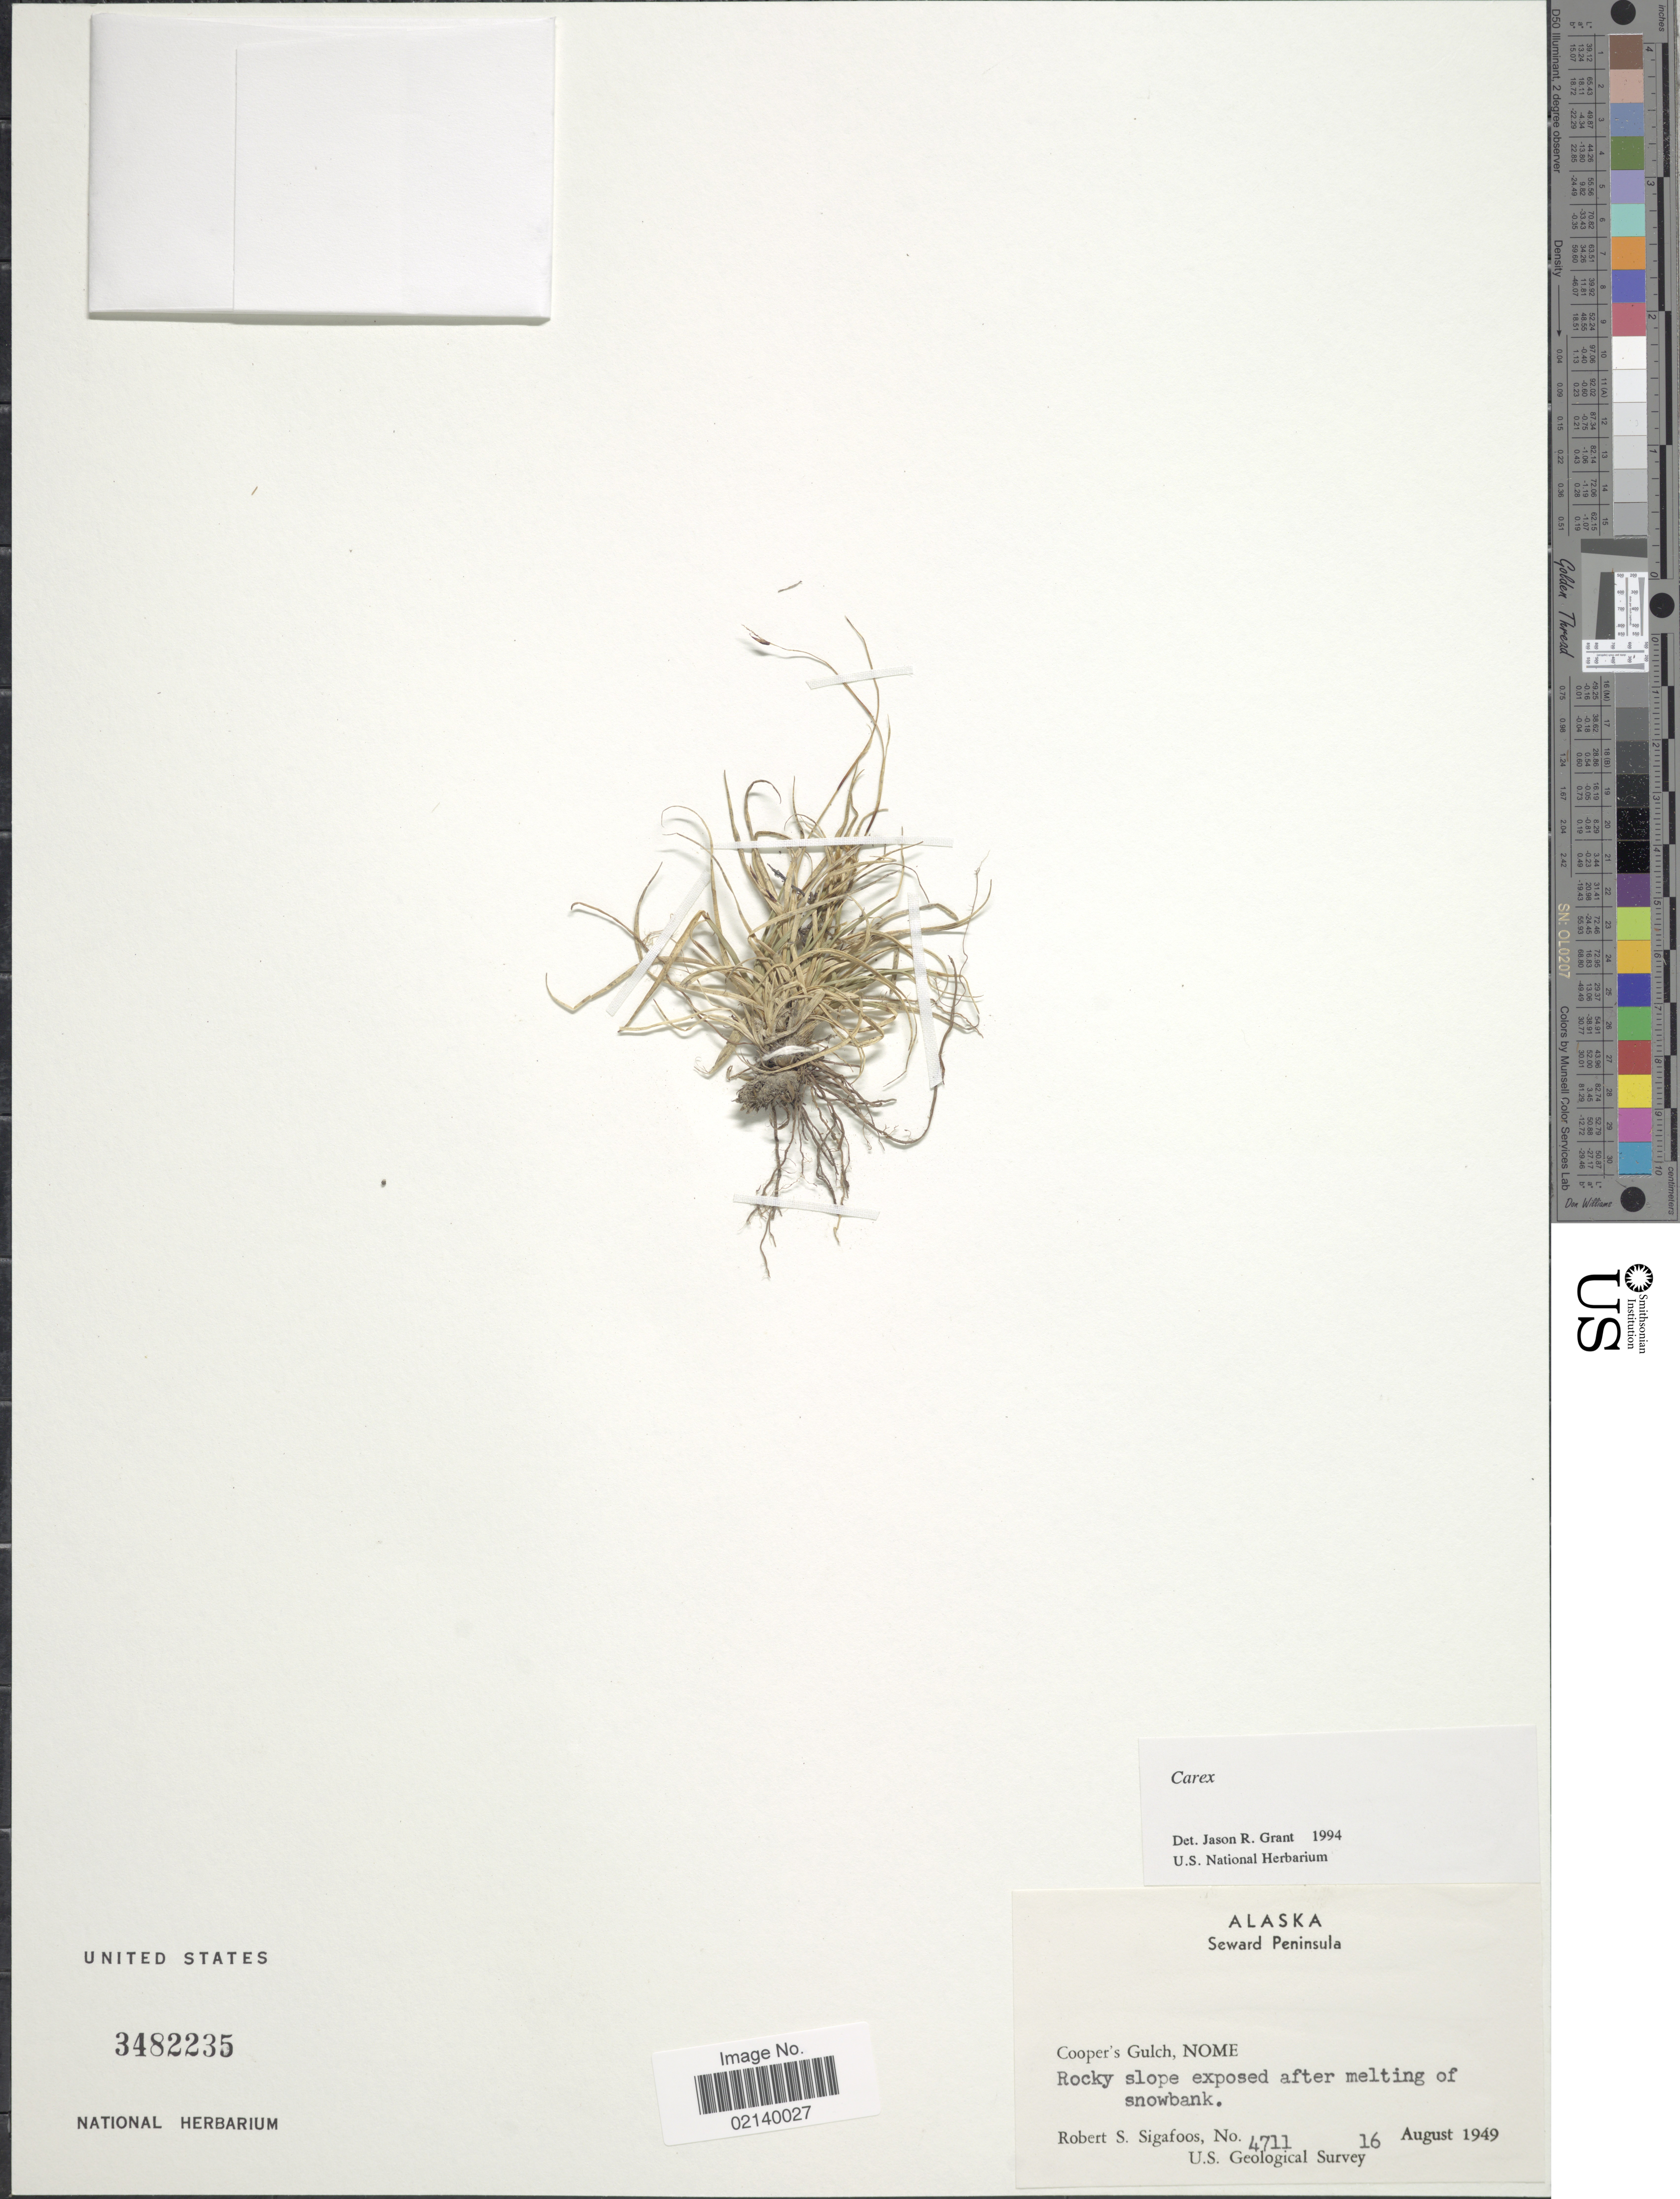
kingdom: Plantae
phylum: Tracheophyta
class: Liliopsida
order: Poales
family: Cyperaceae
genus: Carex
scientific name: Carex sp.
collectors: R. Sigafoos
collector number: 4711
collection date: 1949-08-16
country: United States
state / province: Alaska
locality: Seward Peninsula, Cooper's Gulch, Nome, rocky slope exposed after melting of snowbank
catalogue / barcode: US 3482235